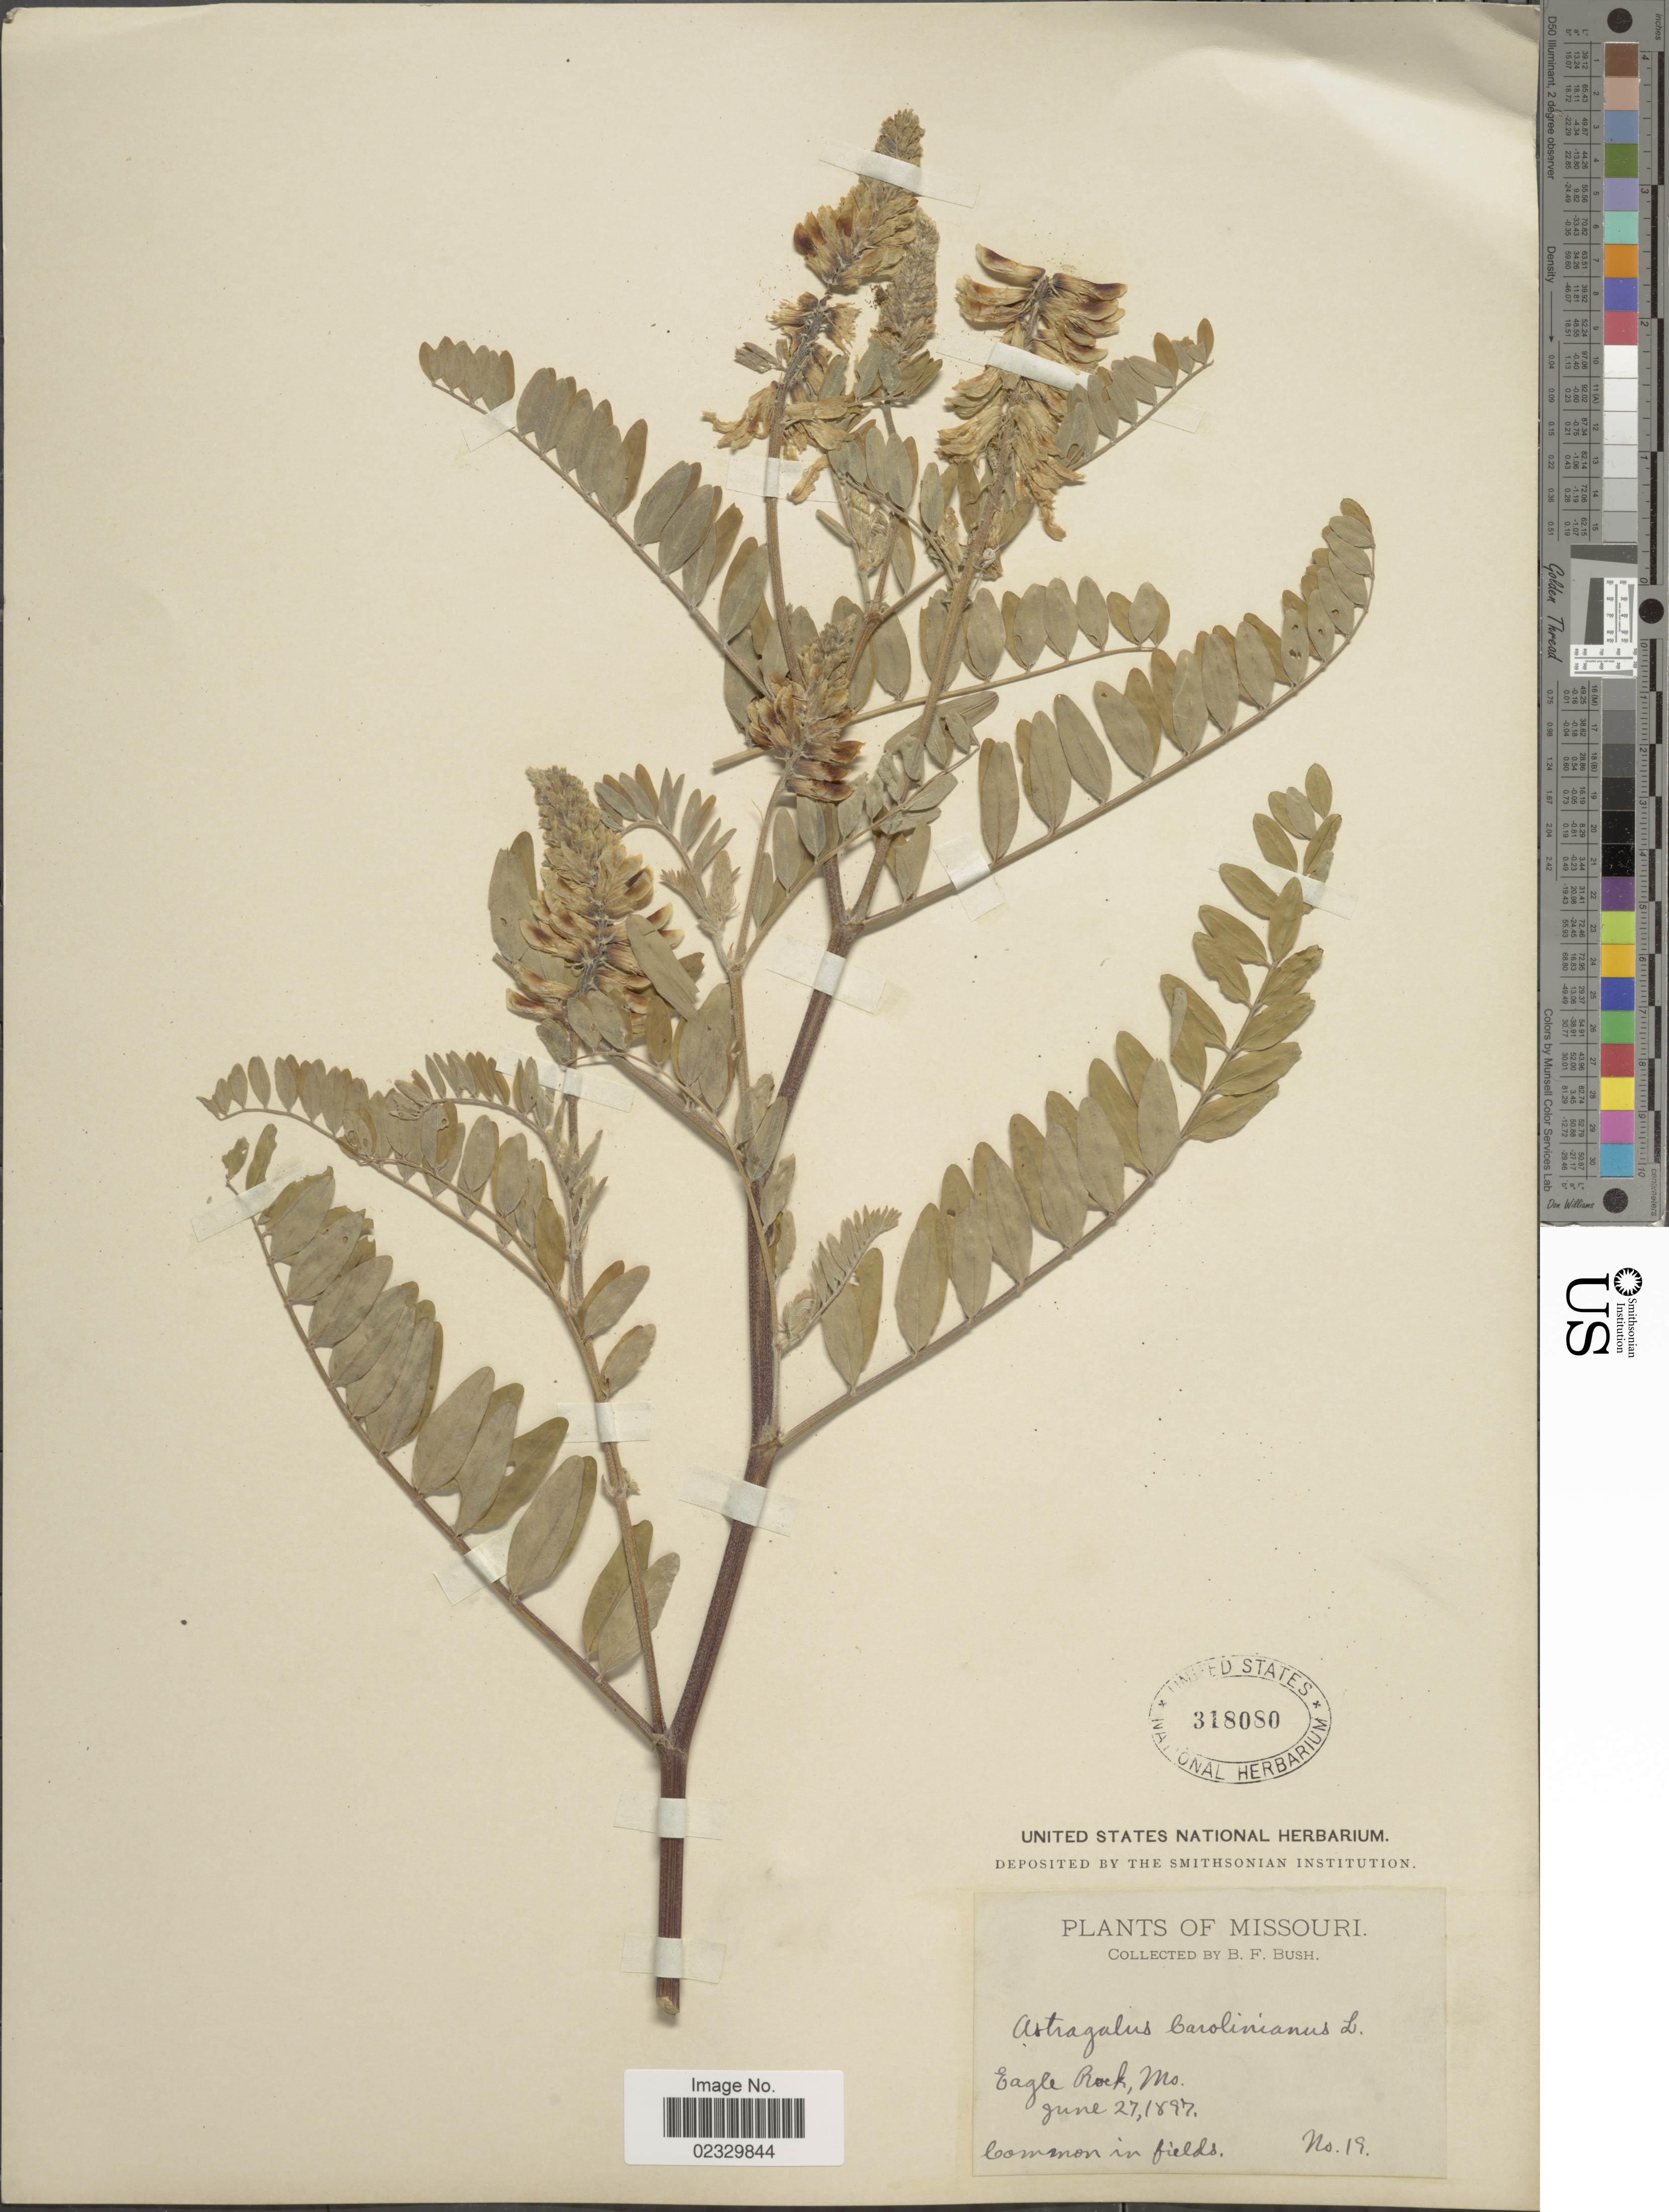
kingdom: Plantae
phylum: Tracheophyta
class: Magnoliopsida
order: Fabales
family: Fabaceae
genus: Astragalus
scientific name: Astragalus canadensis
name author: L.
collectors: B. F. Bush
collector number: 19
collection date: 1897-06-27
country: United States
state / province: Missouri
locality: Eagle Rock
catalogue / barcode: US 318080